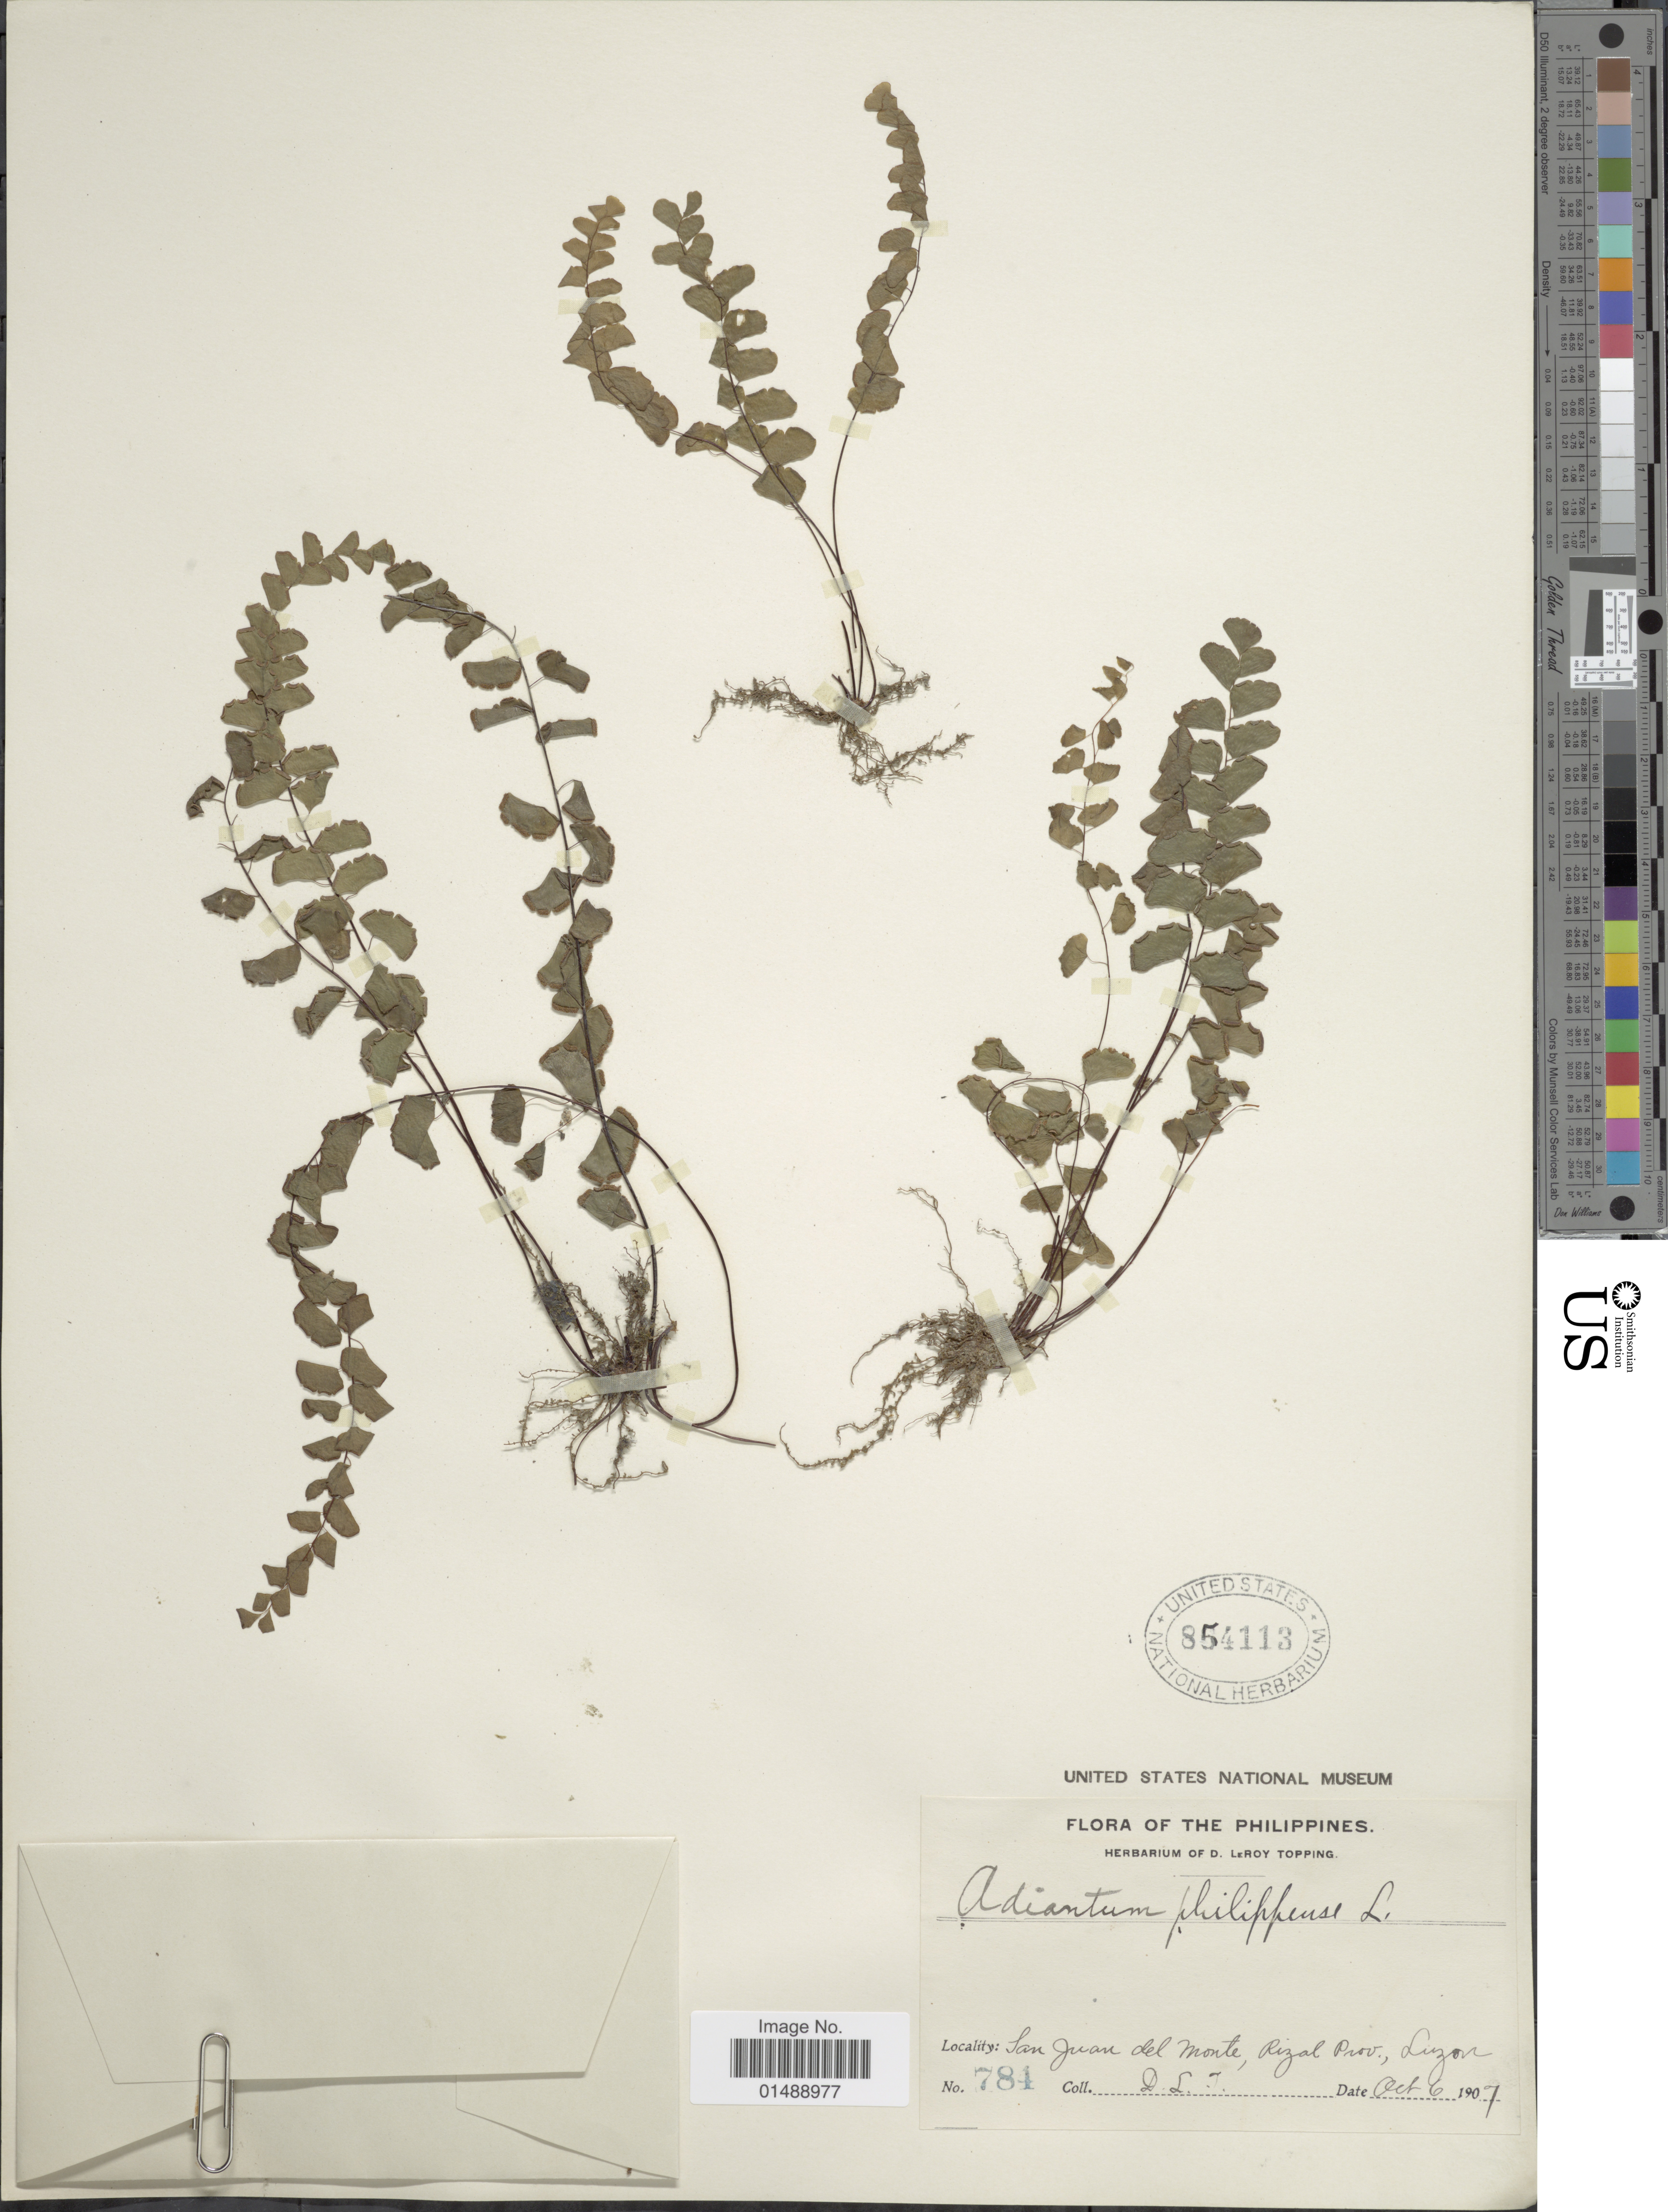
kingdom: Plantae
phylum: Tracheophyta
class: Polypodiopsida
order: Polypodiales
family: Pteridaceae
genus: Adiantum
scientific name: Adiantum philippense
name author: L.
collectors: D. L. Topping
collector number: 784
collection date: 1907-10-06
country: Philippines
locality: San Juan del Monte, Rizal Prov., Luzon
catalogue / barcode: US 854113